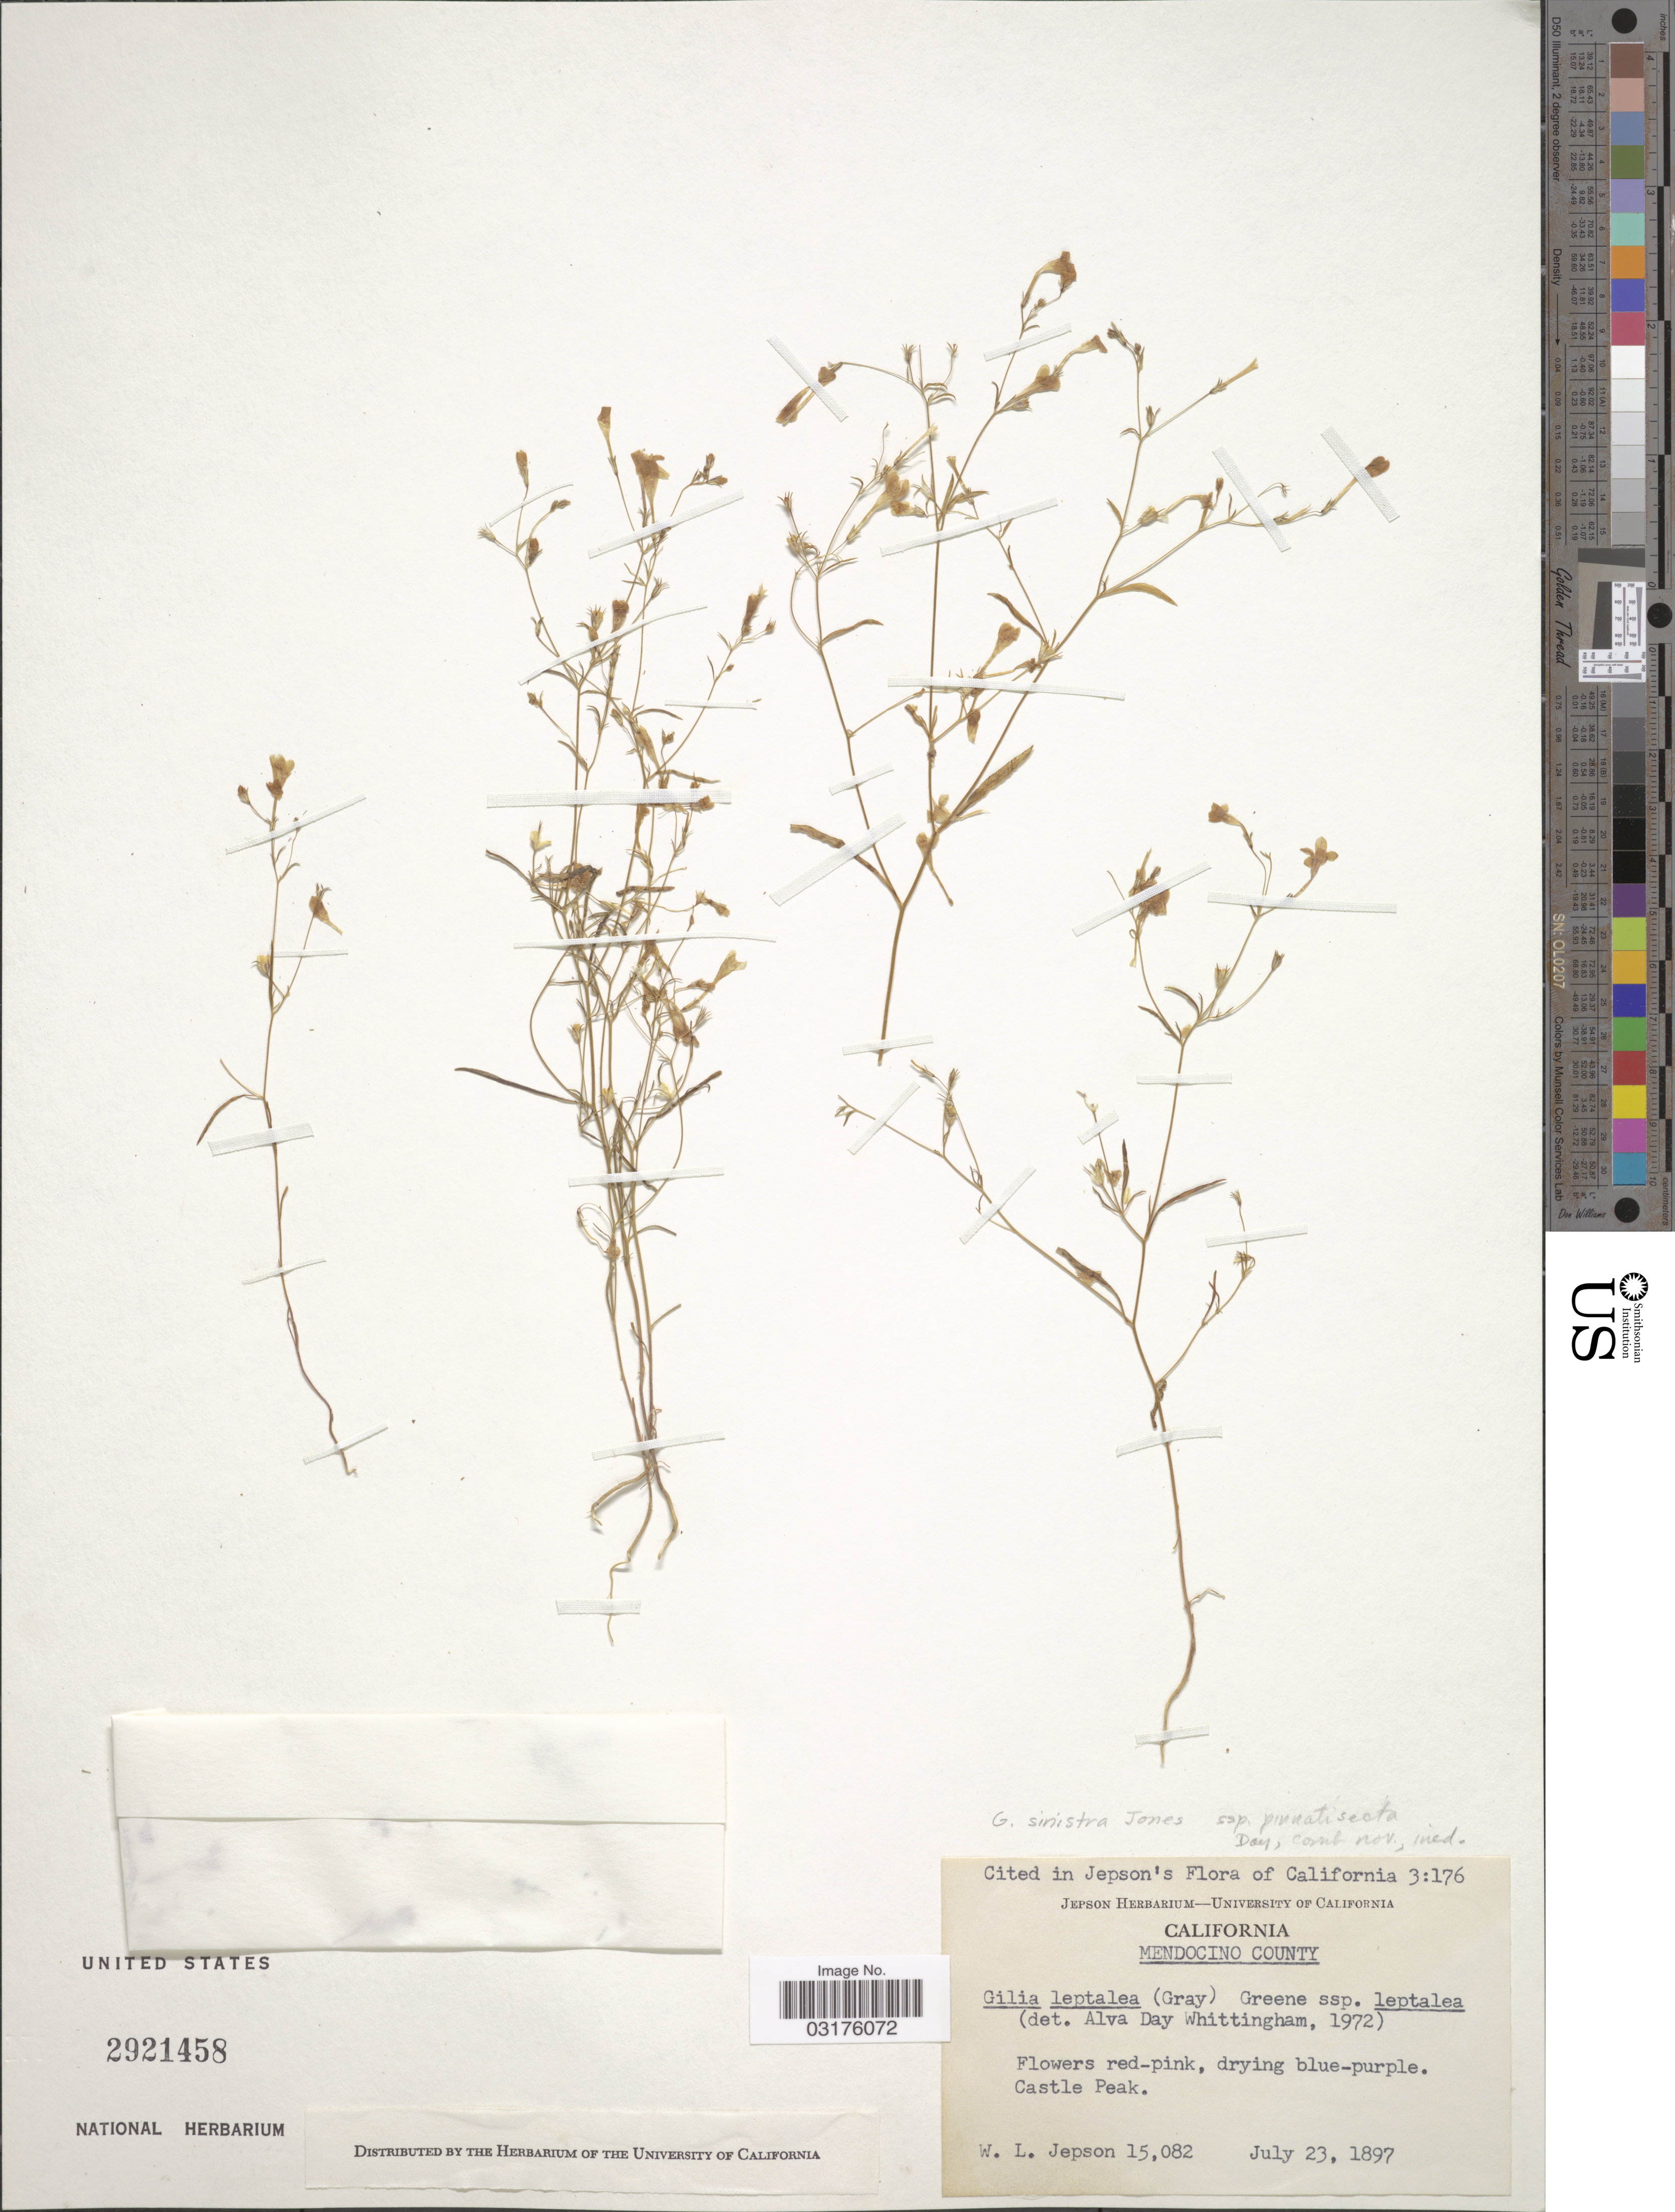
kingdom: Plantae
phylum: Tracheophyta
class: Magnoliopsida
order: Ericales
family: Polemoniaceae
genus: Navarretia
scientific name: Navarretia linearifolia subsp. pinnatisecta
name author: (H. Mason & A.D. Grant) L.A. Johnson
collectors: W. L. Jepson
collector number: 15082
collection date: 1897-07-23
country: United States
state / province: California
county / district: Mendocino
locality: Mendocino County, Castle Peak.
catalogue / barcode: US 2921458